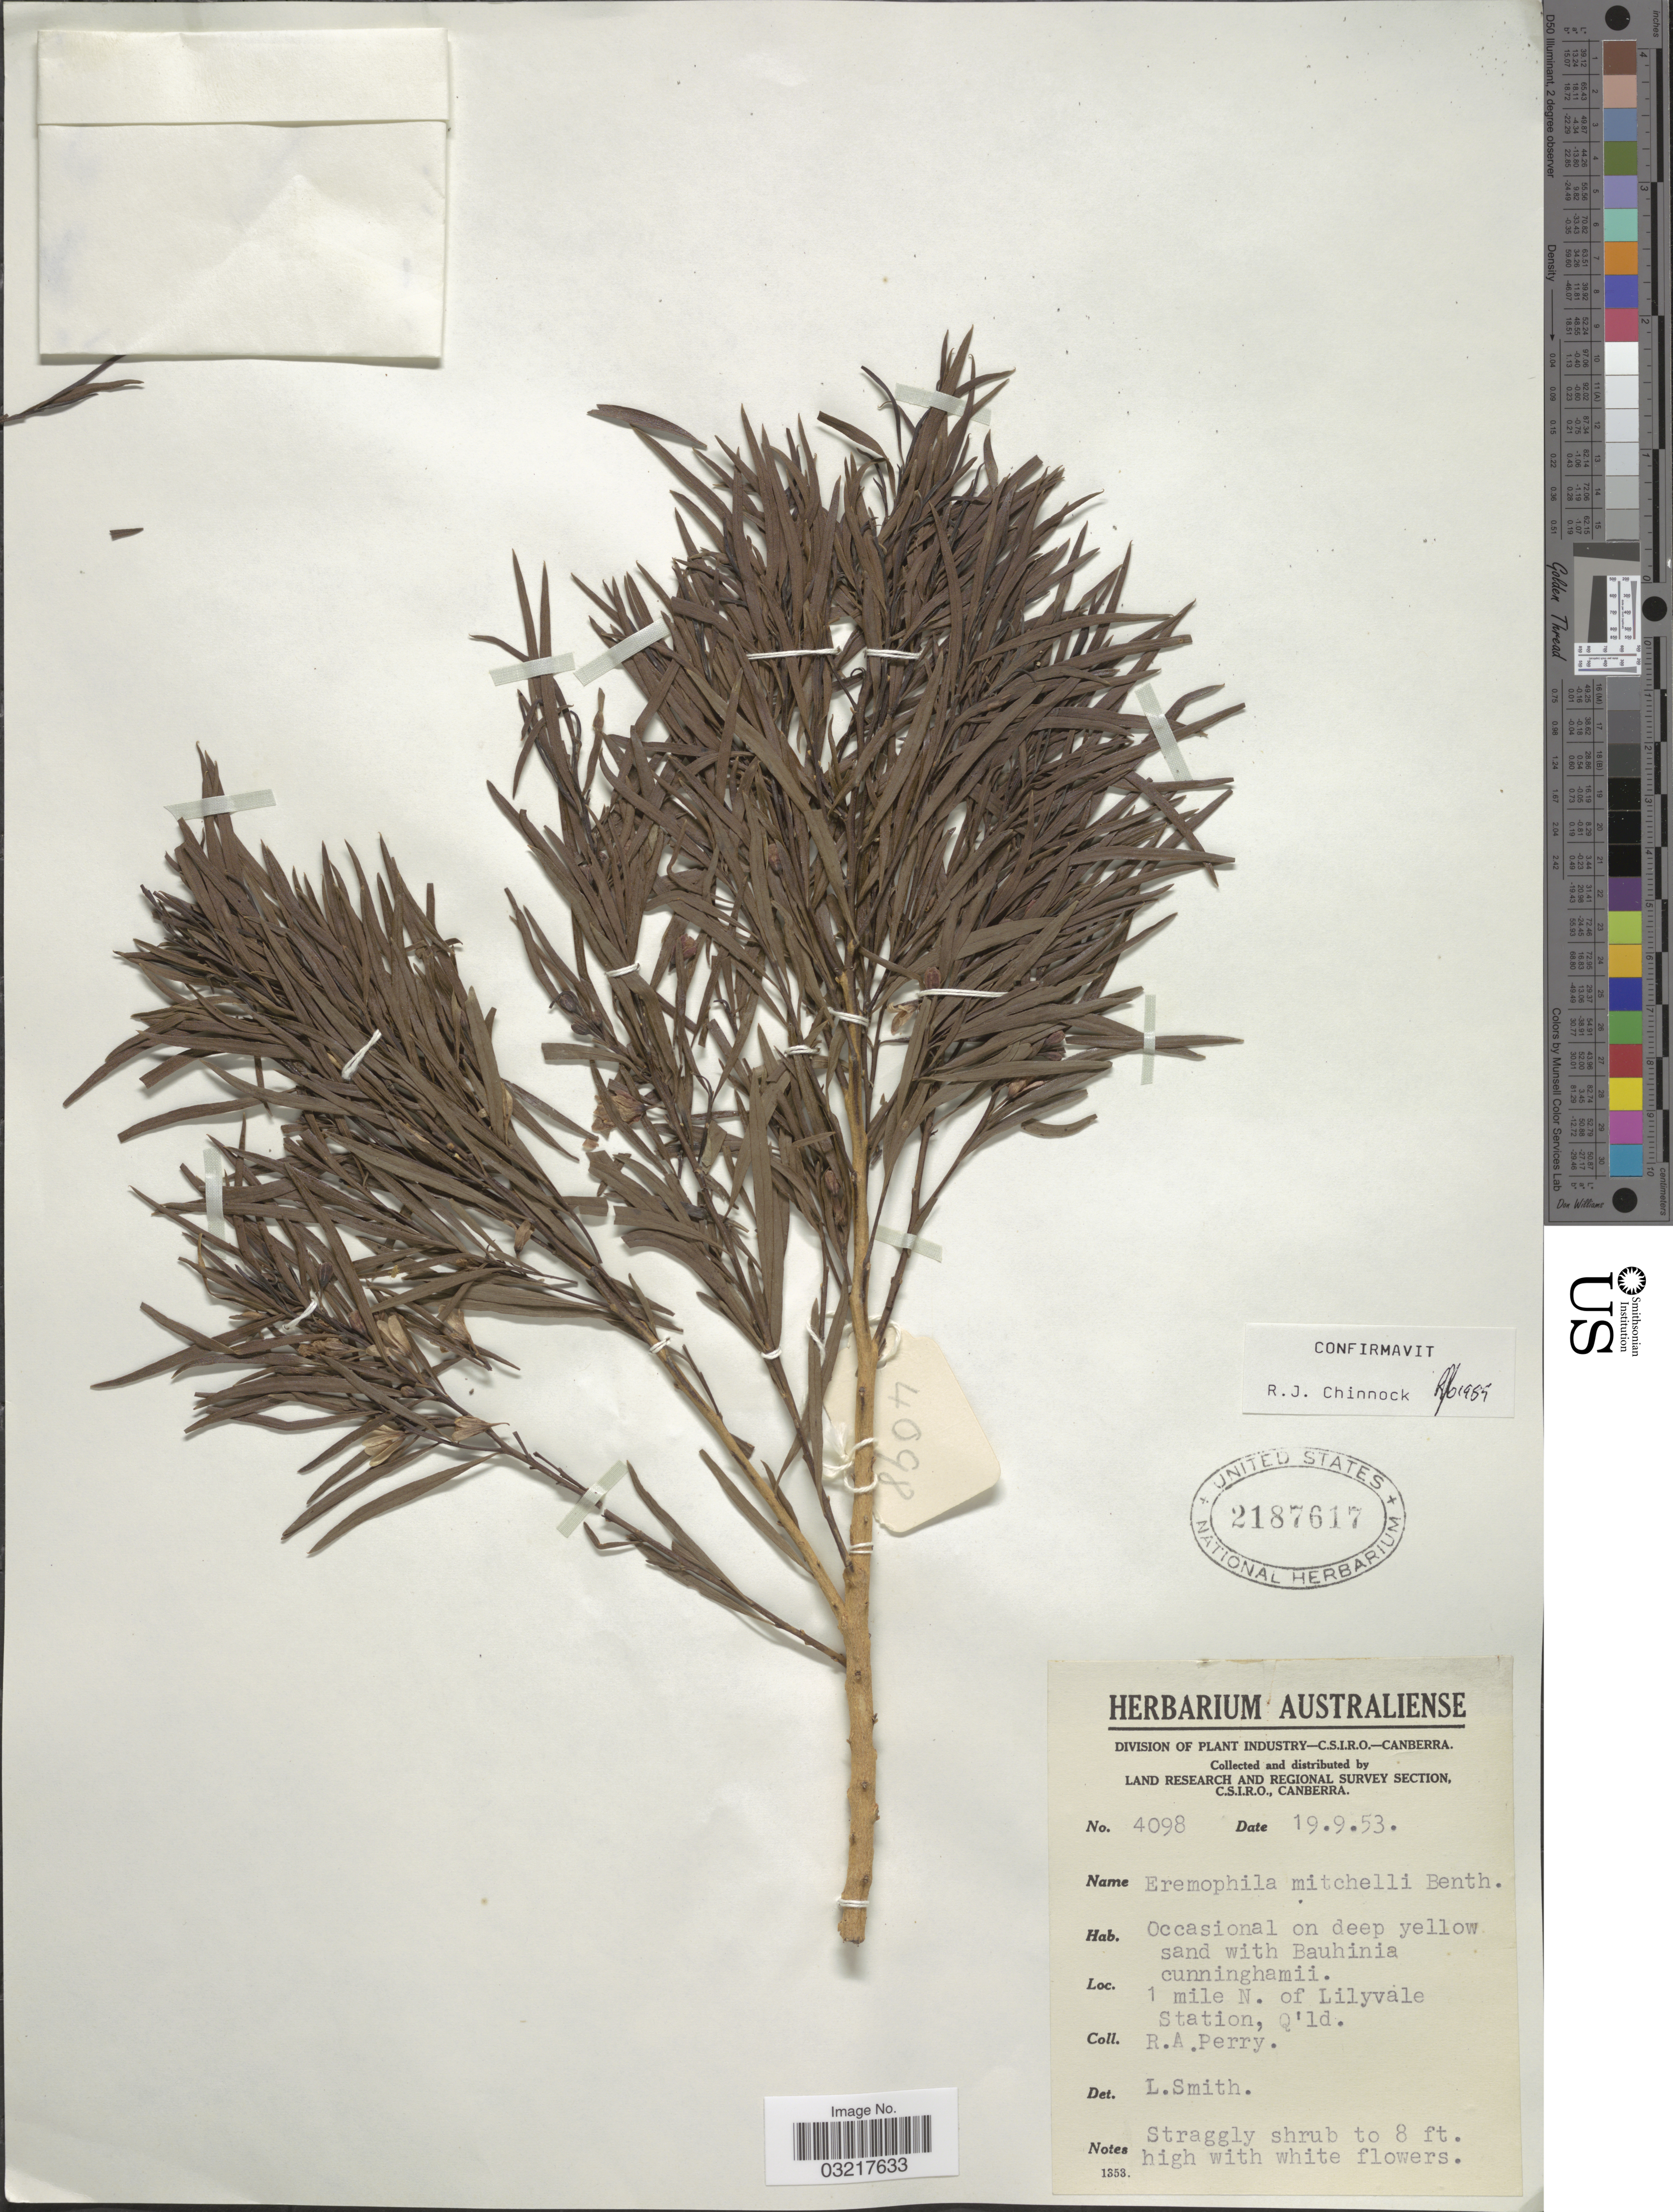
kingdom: Plantae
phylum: Tracheophyta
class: Magnoliopsida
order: Lamiales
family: Scrophulariaceae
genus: Eremophila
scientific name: Eremophila mitchellii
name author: Benth.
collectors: Perry, R. A.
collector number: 4098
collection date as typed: Transcribed d/m/y: 19/9/53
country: Australia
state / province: Queensland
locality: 1 mile N. of Lilyvale Station, Q' ld.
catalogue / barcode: US 2187617